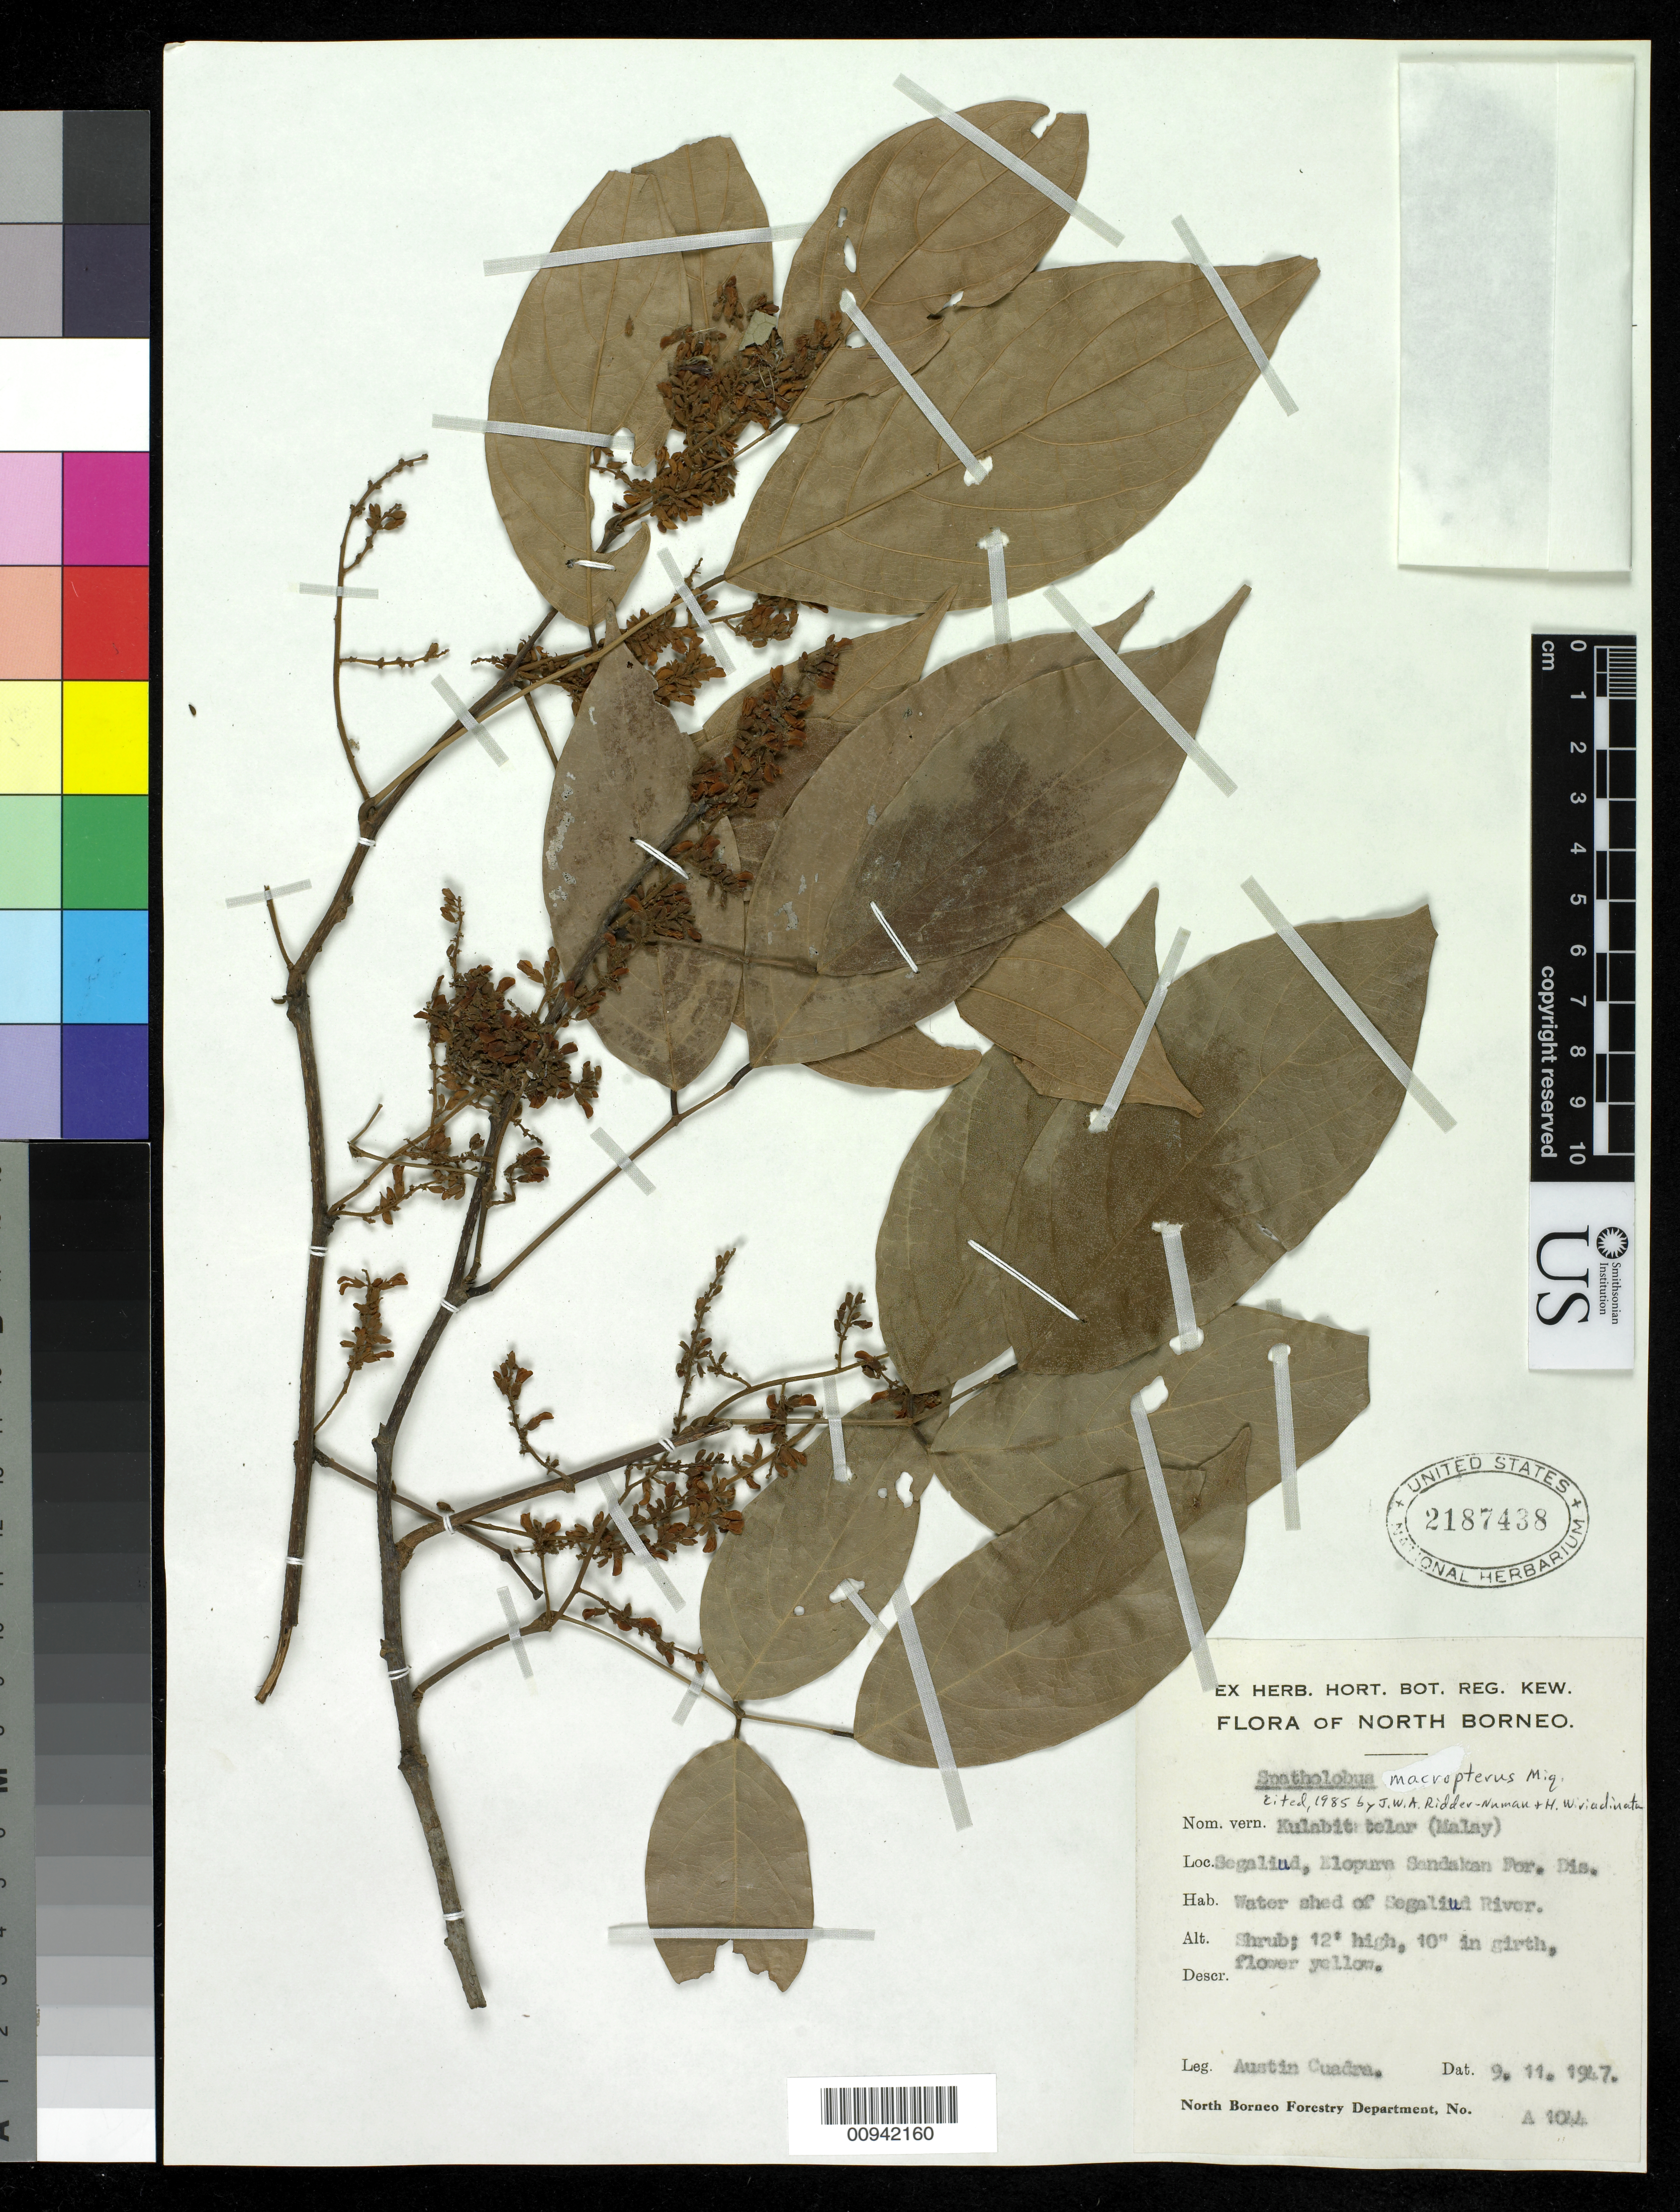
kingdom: Plantae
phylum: Tracheophyta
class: Magnoliopsida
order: Fabales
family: Fabaceae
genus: Spatholobus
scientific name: Spatholobus macropterus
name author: Miq.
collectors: A. Cuadra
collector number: A 1044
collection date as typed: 11 Sep 1947 or 09 Nov 1947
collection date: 1947-09-11 or 1947-11-09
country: Indonesia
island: Borneo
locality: Segaliud, Elopura Sandakan For. Dis.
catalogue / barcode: US 2187438